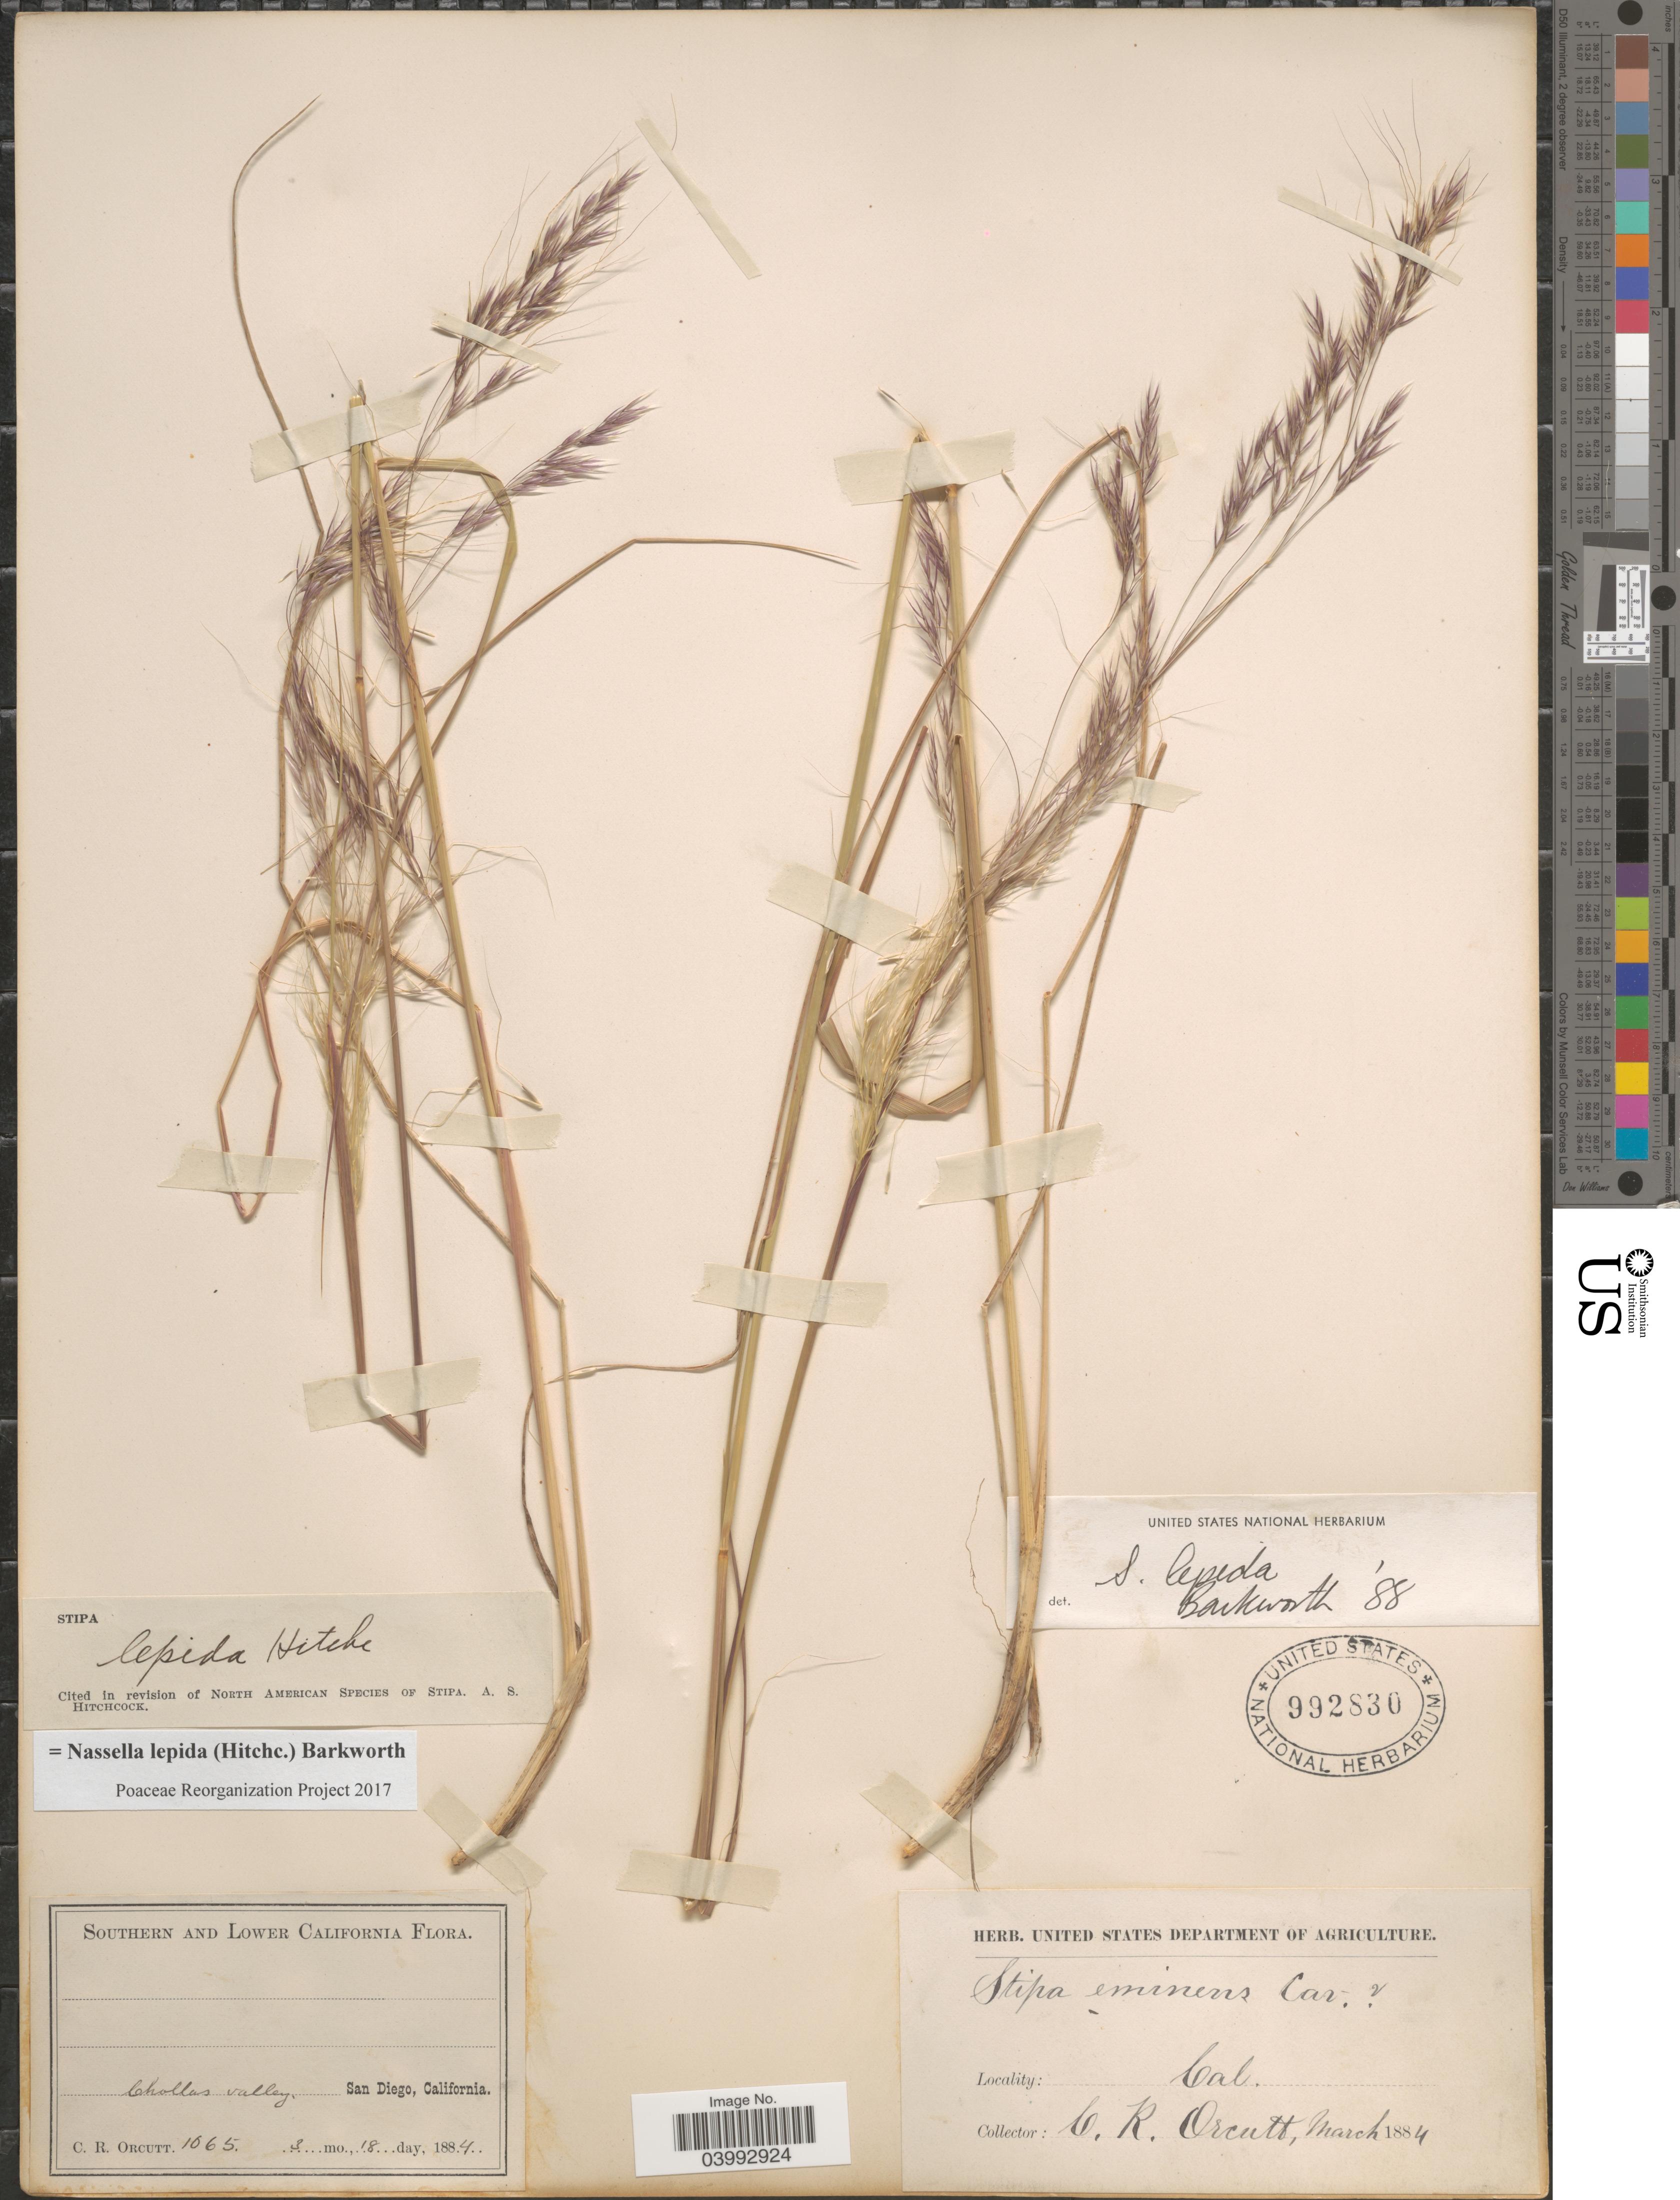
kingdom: Plantae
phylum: Tracheophyta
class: Liliopsida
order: Poales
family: Poaceae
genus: Nassella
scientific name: Nassella lepida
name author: (Hitchc.) Barkworth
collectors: C. R. Orcutt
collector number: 1065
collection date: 1884-03-18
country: United States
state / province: California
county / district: San Diego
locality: Southern California. Chollas valley, San Diego.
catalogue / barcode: US 992830